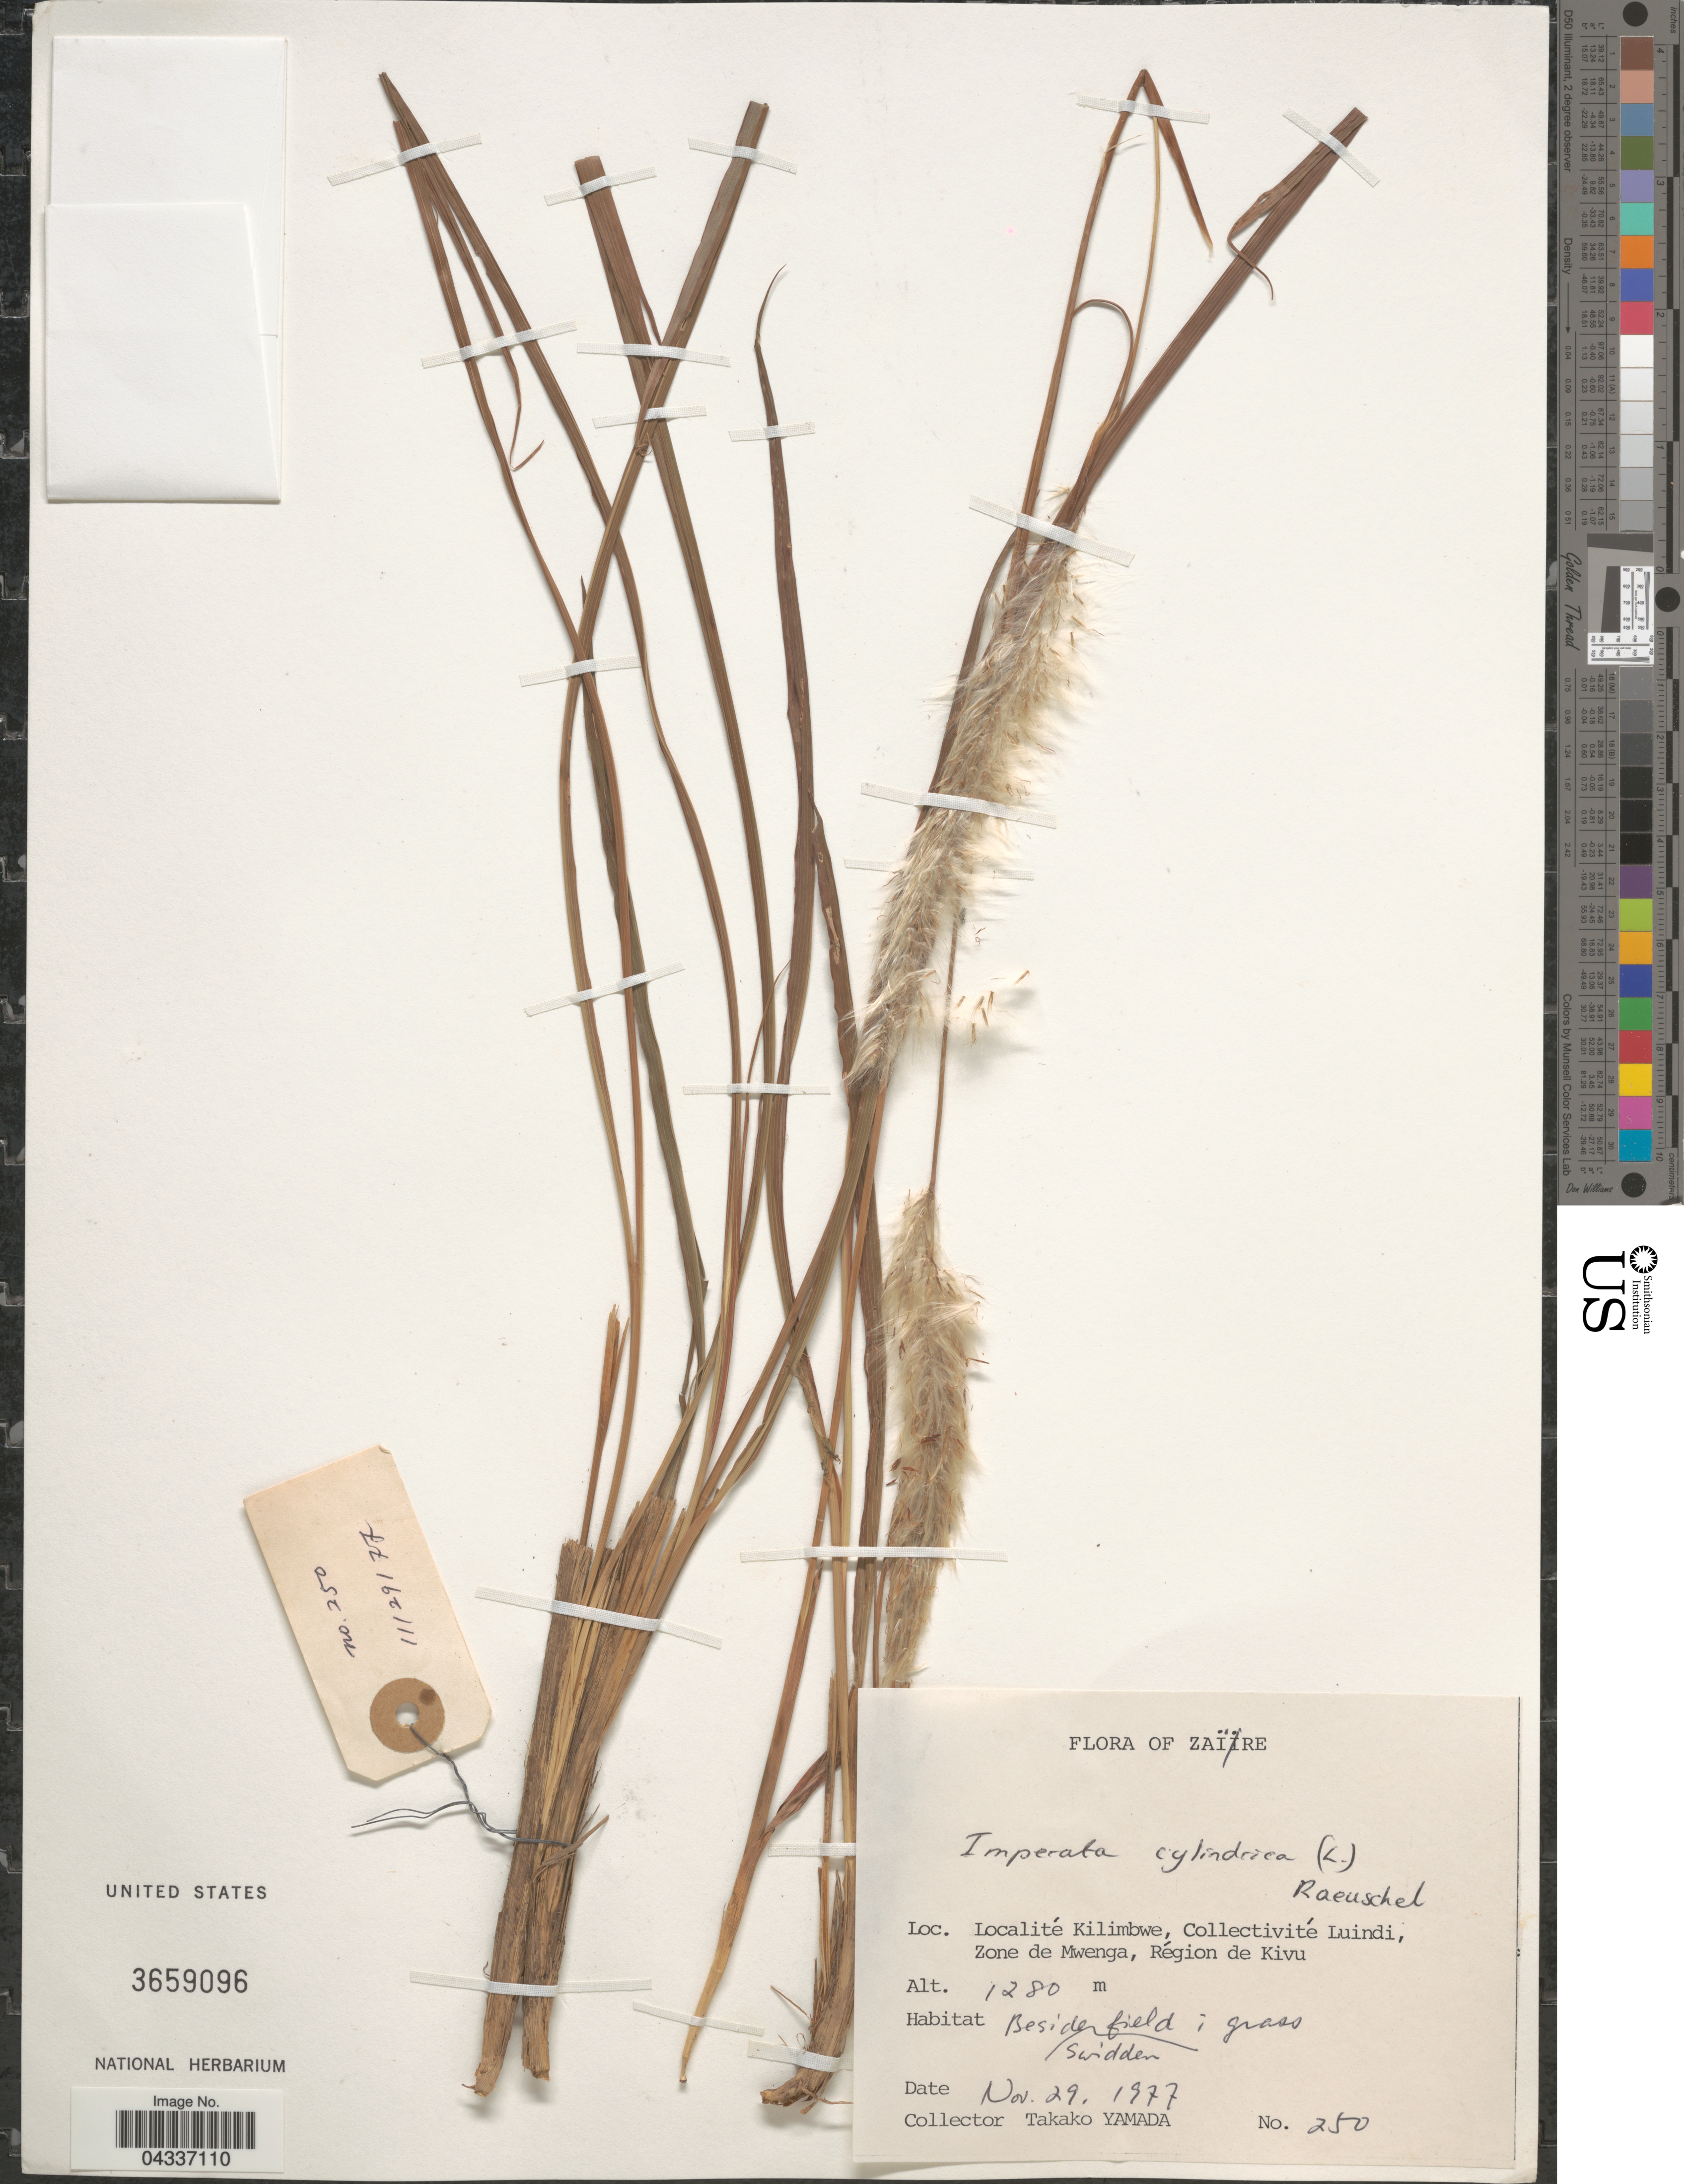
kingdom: Plantae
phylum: Tracheophyta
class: Liliopsida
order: Poales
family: Poaceae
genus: Imperata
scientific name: Imperata cylindrica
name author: (L.) P. Beauv.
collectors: T. Yamada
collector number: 250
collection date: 1977-11-29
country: Angola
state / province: Zaire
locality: Localité Kilimbwe, Collectivité Luindi, Zone de Mwenga, Région de Kivu.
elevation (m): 1280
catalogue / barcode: US 3659096